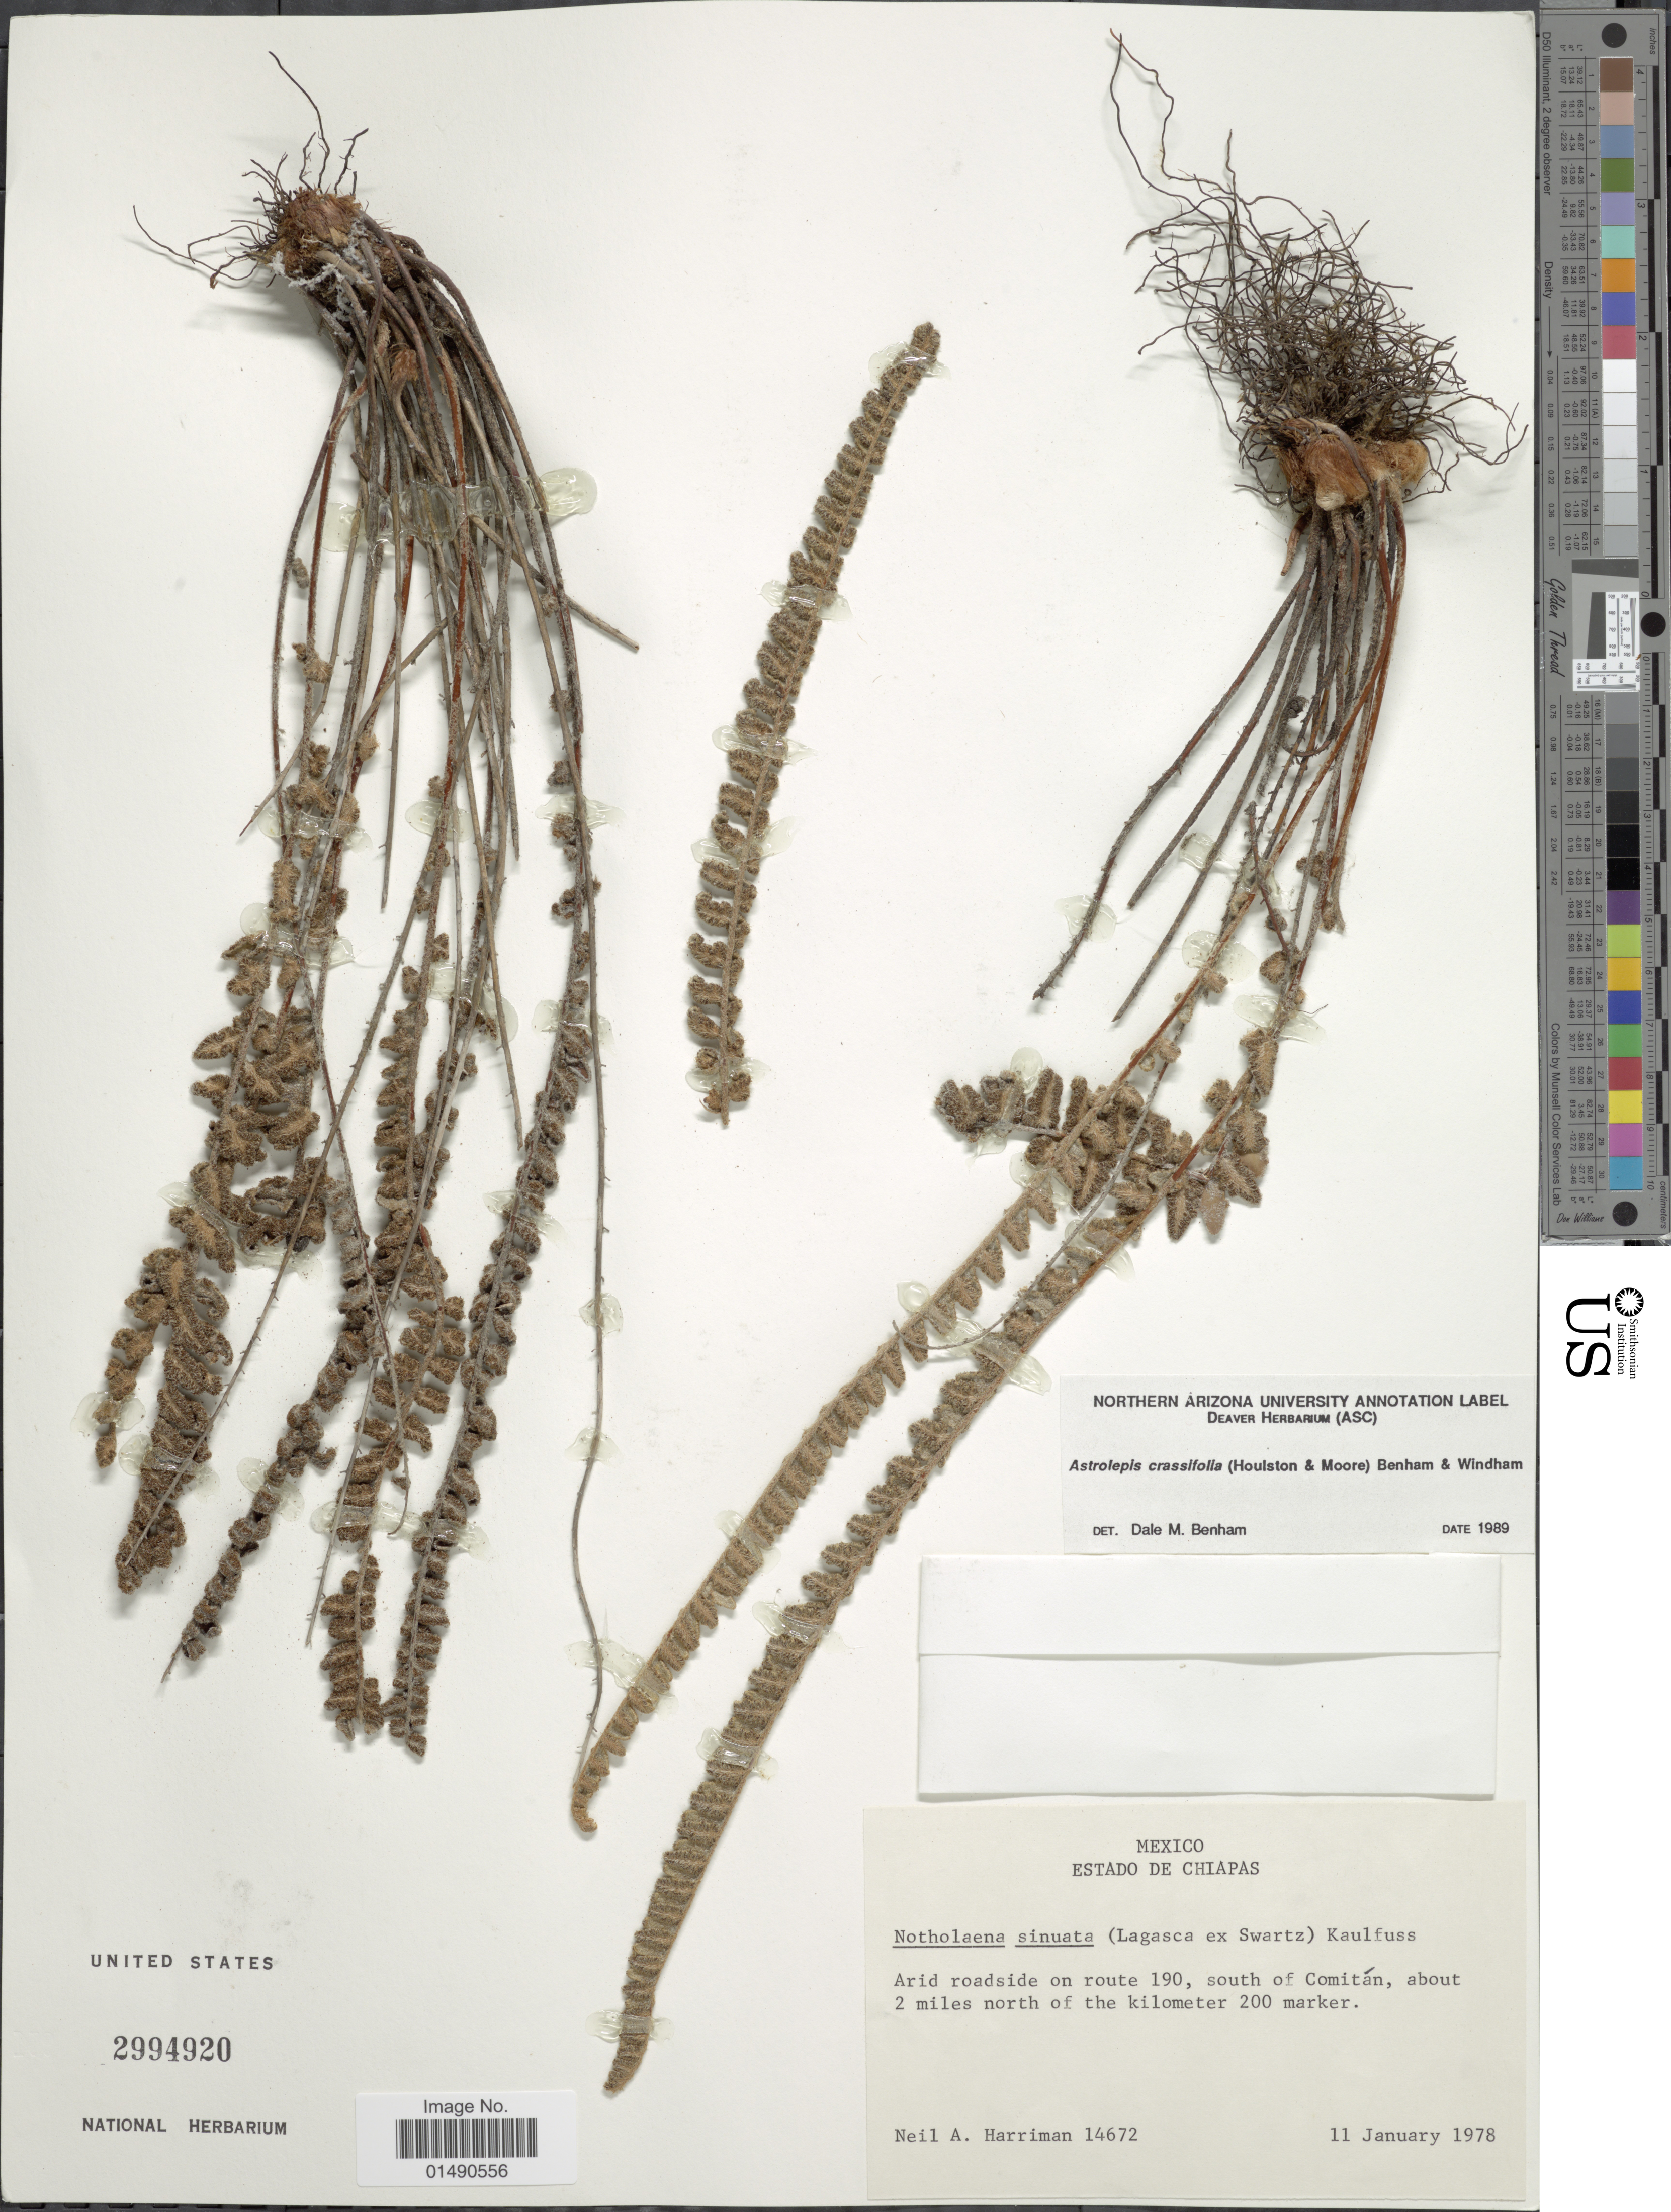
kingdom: Plantae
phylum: Tracheophyta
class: Polypodiopsida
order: Polypodiales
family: Pteridaceae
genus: Astrolepis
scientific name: Astrolepis crassifolia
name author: (Houlston & T. Moore) D.M. Benham & Windham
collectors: N. A. Harriman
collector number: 14672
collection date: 1978-01-11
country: Mexico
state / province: Chiapas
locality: Arid roadside on route 190, south of Comitán, about 2 miles north of the kilometer 200 marker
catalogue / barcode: US 2994920